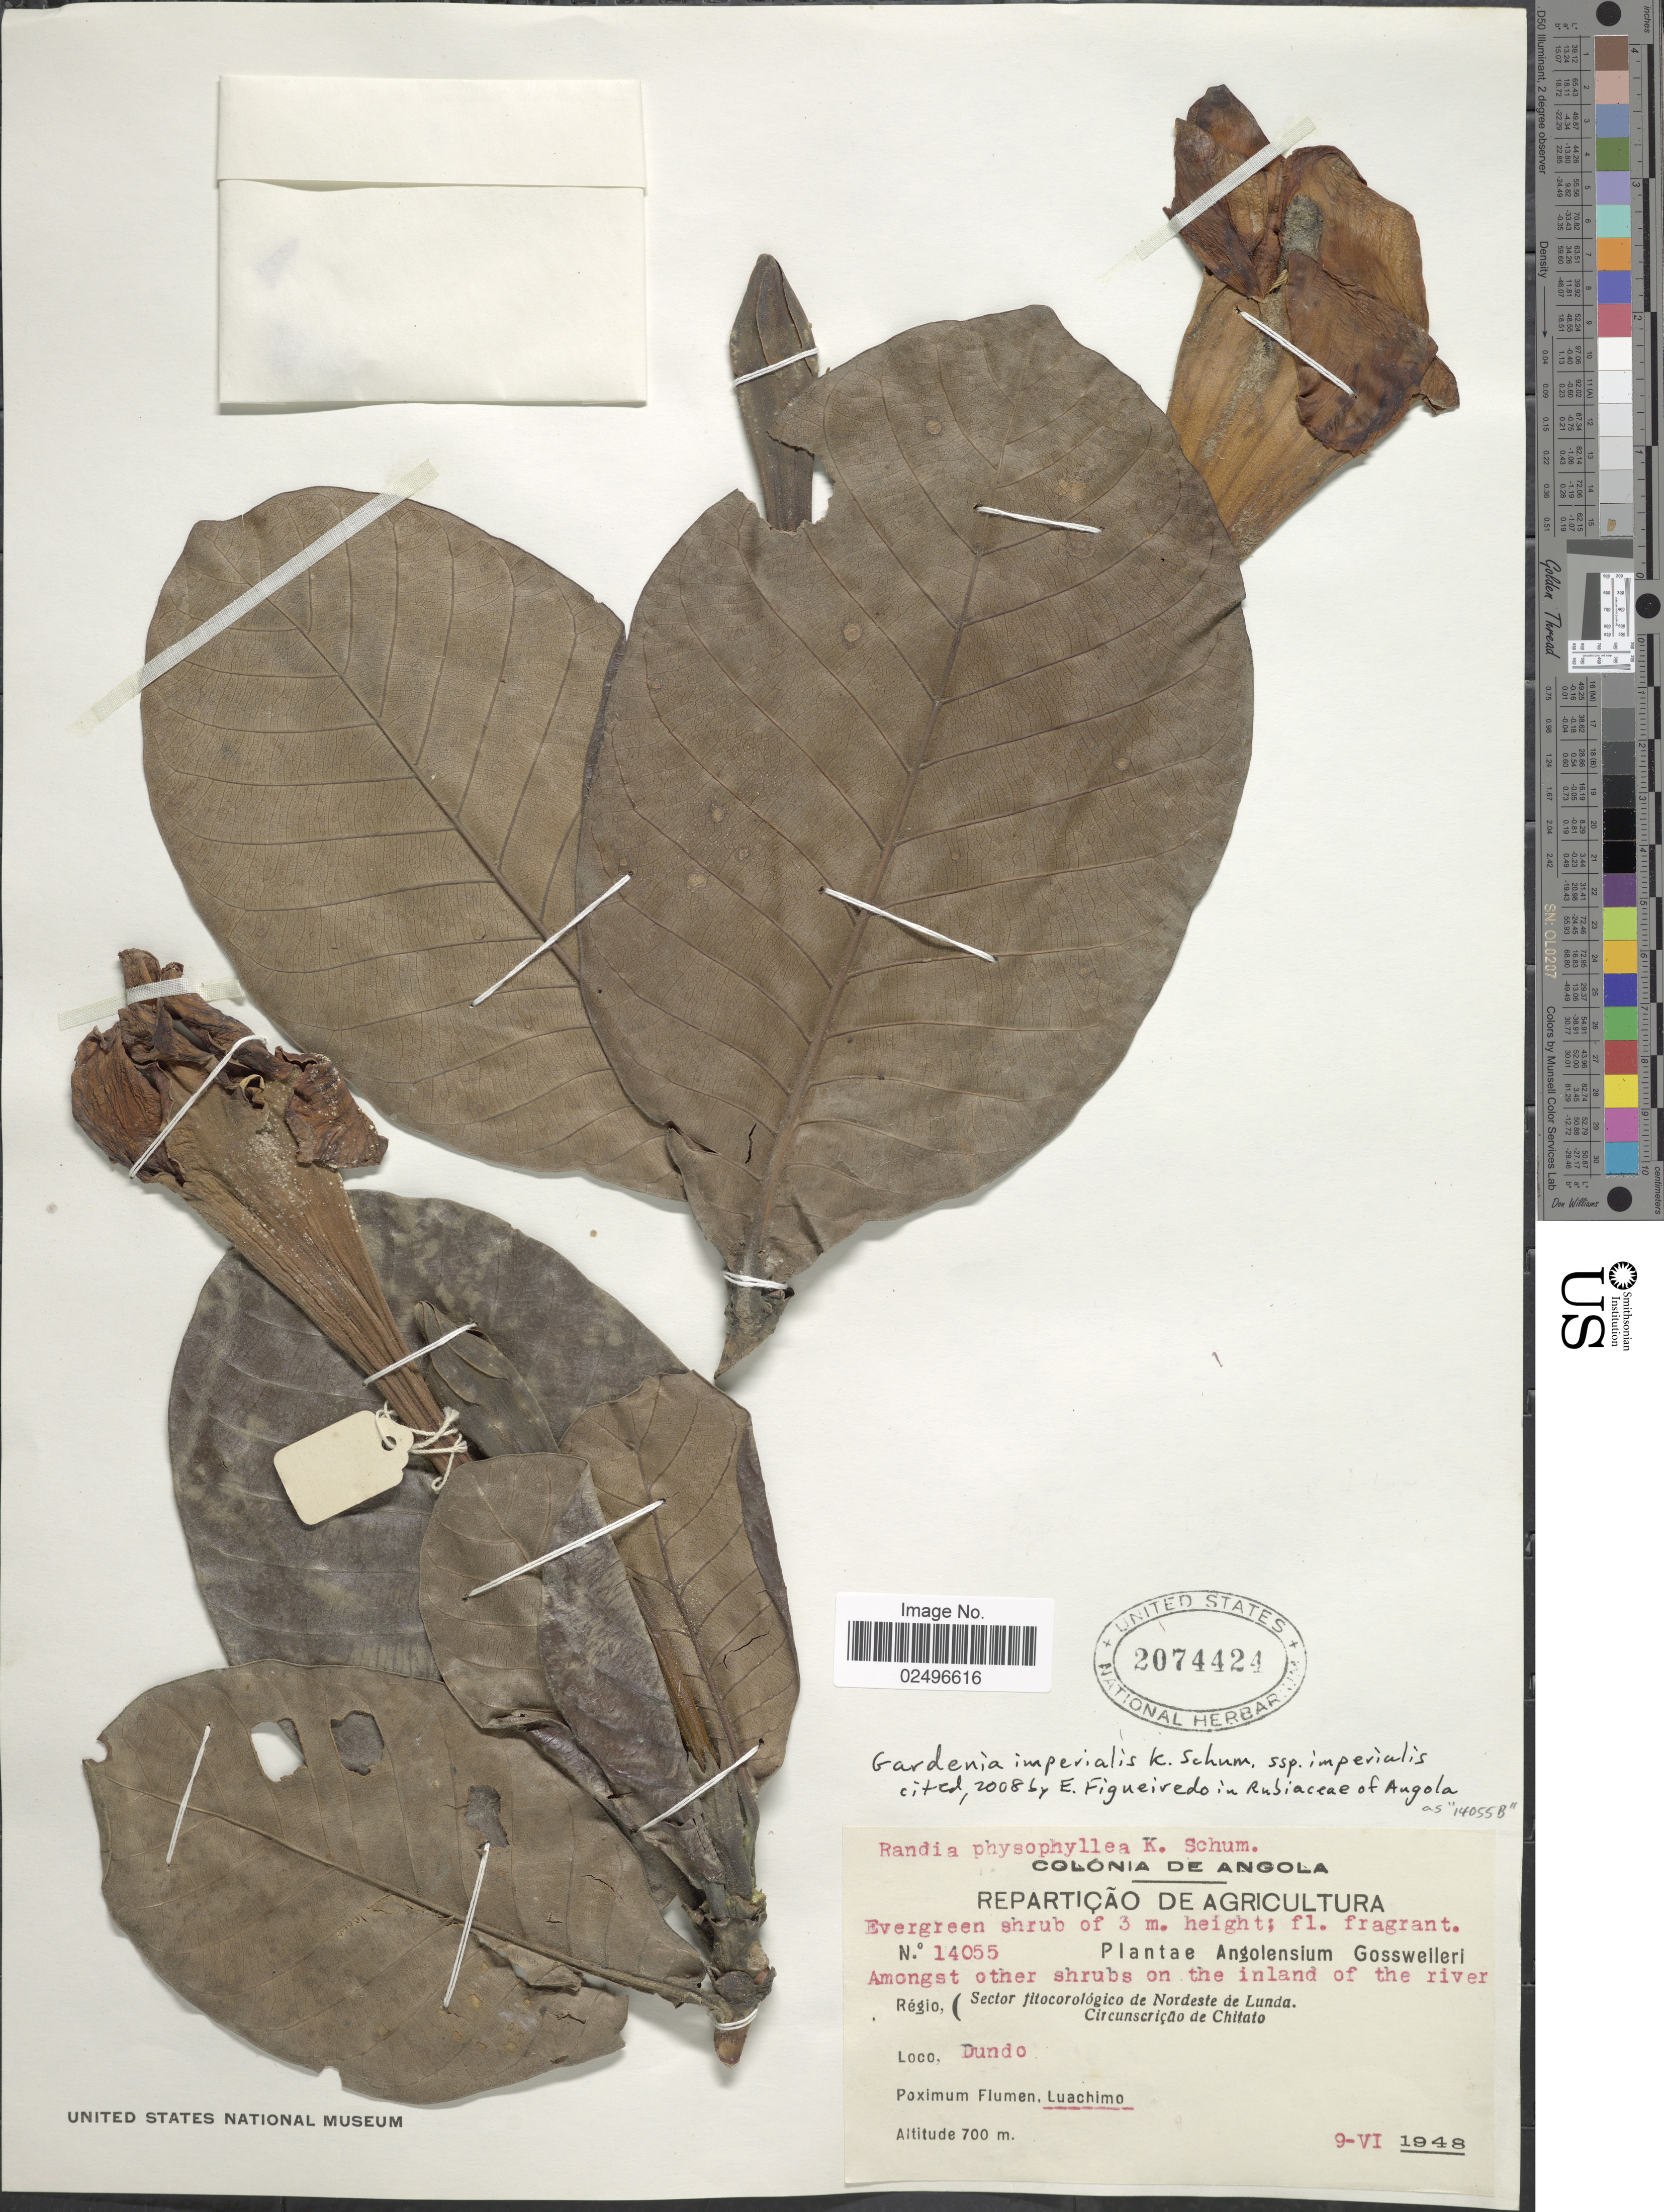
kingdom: Plantae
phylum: Tracheophyta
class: Magnoliopsida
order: Gentianales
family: Rubiaceae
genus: Gardenia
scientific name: Gardenia imperialis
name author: K. Schum.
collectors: -. Gossweiler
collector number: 14055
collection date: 1948-06-09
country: Angola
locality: On the inland of the river. Regio (Sector fitocorologico de Nordeste de Lunda Circunscricao de Chitato) Dundo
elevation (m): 700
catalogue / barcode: US 2074424